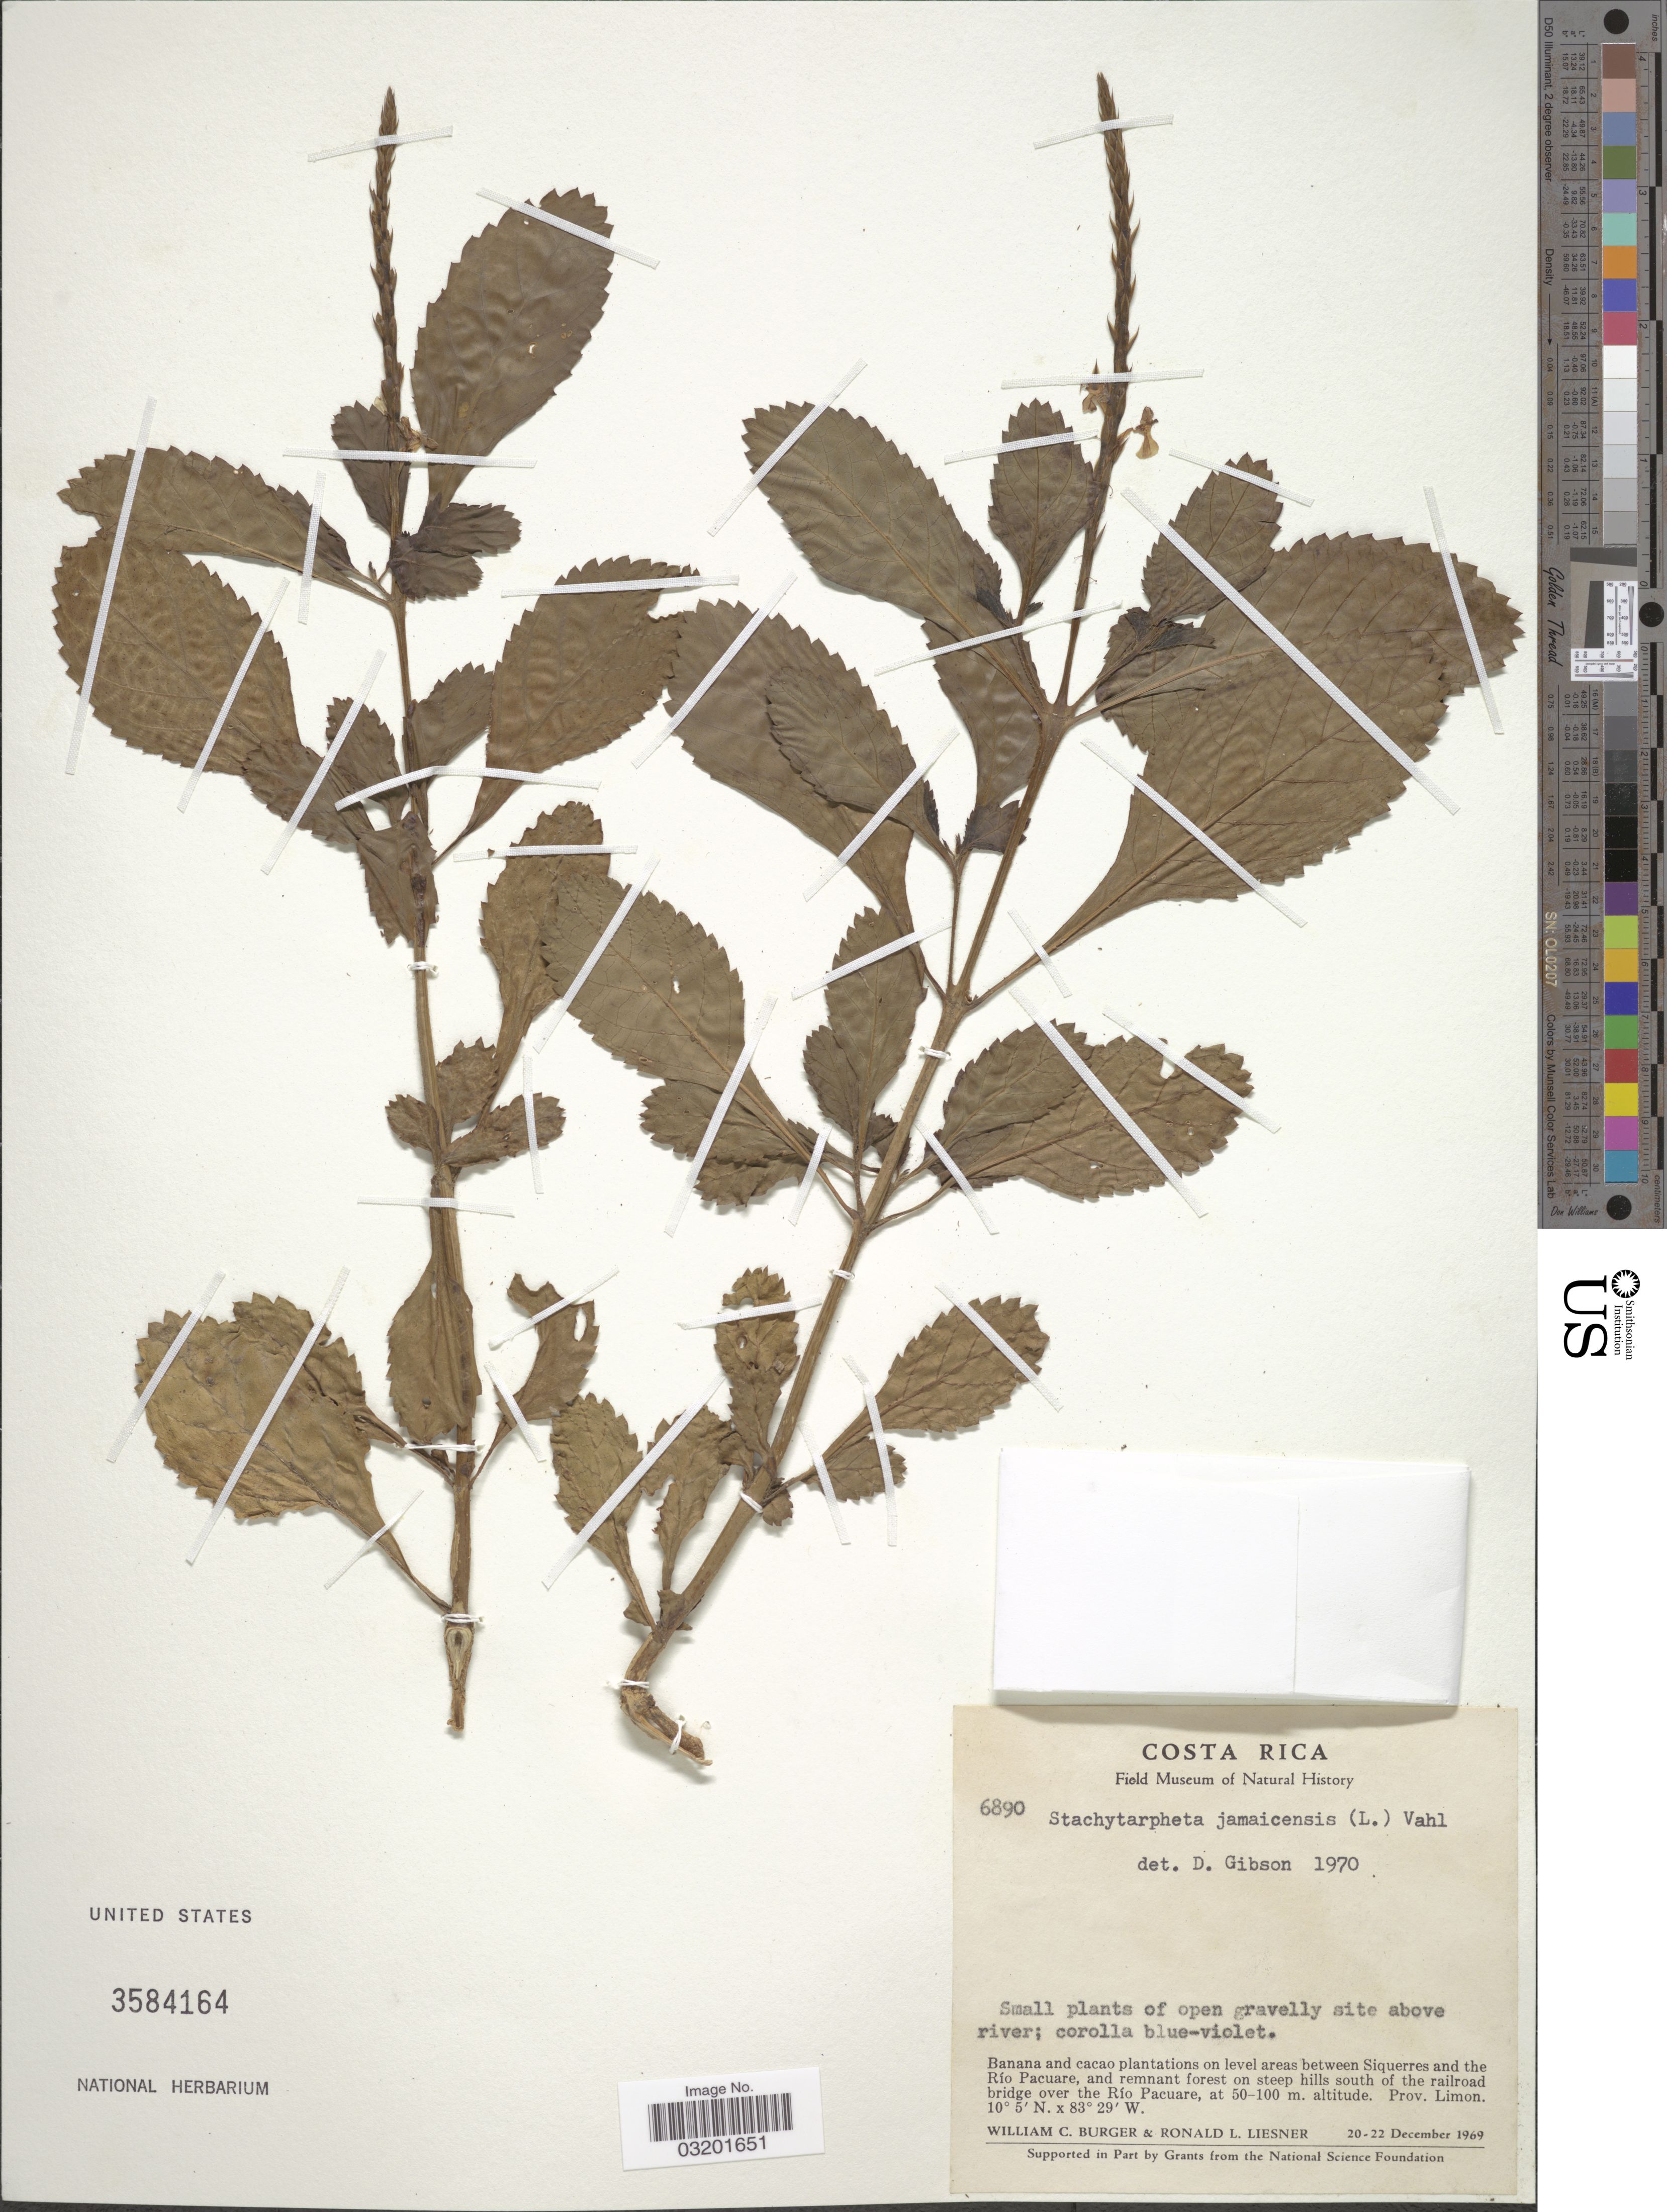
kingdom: Plantae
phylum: Tracheophyta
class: Magnoliopsida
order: Lamiales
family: Verbenaceae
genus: Stachytarpheta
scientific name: Stachytarpheta jamaicensis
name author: (L.) Vahl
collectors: W. Burger & R. L. Liesner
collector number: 6890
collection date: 1969-12-20/1969-12-22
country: Costa Rica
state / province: Limón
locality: Banana and cacao plantations on level areas between Siquerres and the Río Pacuare, and remnant forest on steep hills south of the railroad bridge over the Río Pacuare.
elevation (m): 50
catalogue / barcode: US 3584164